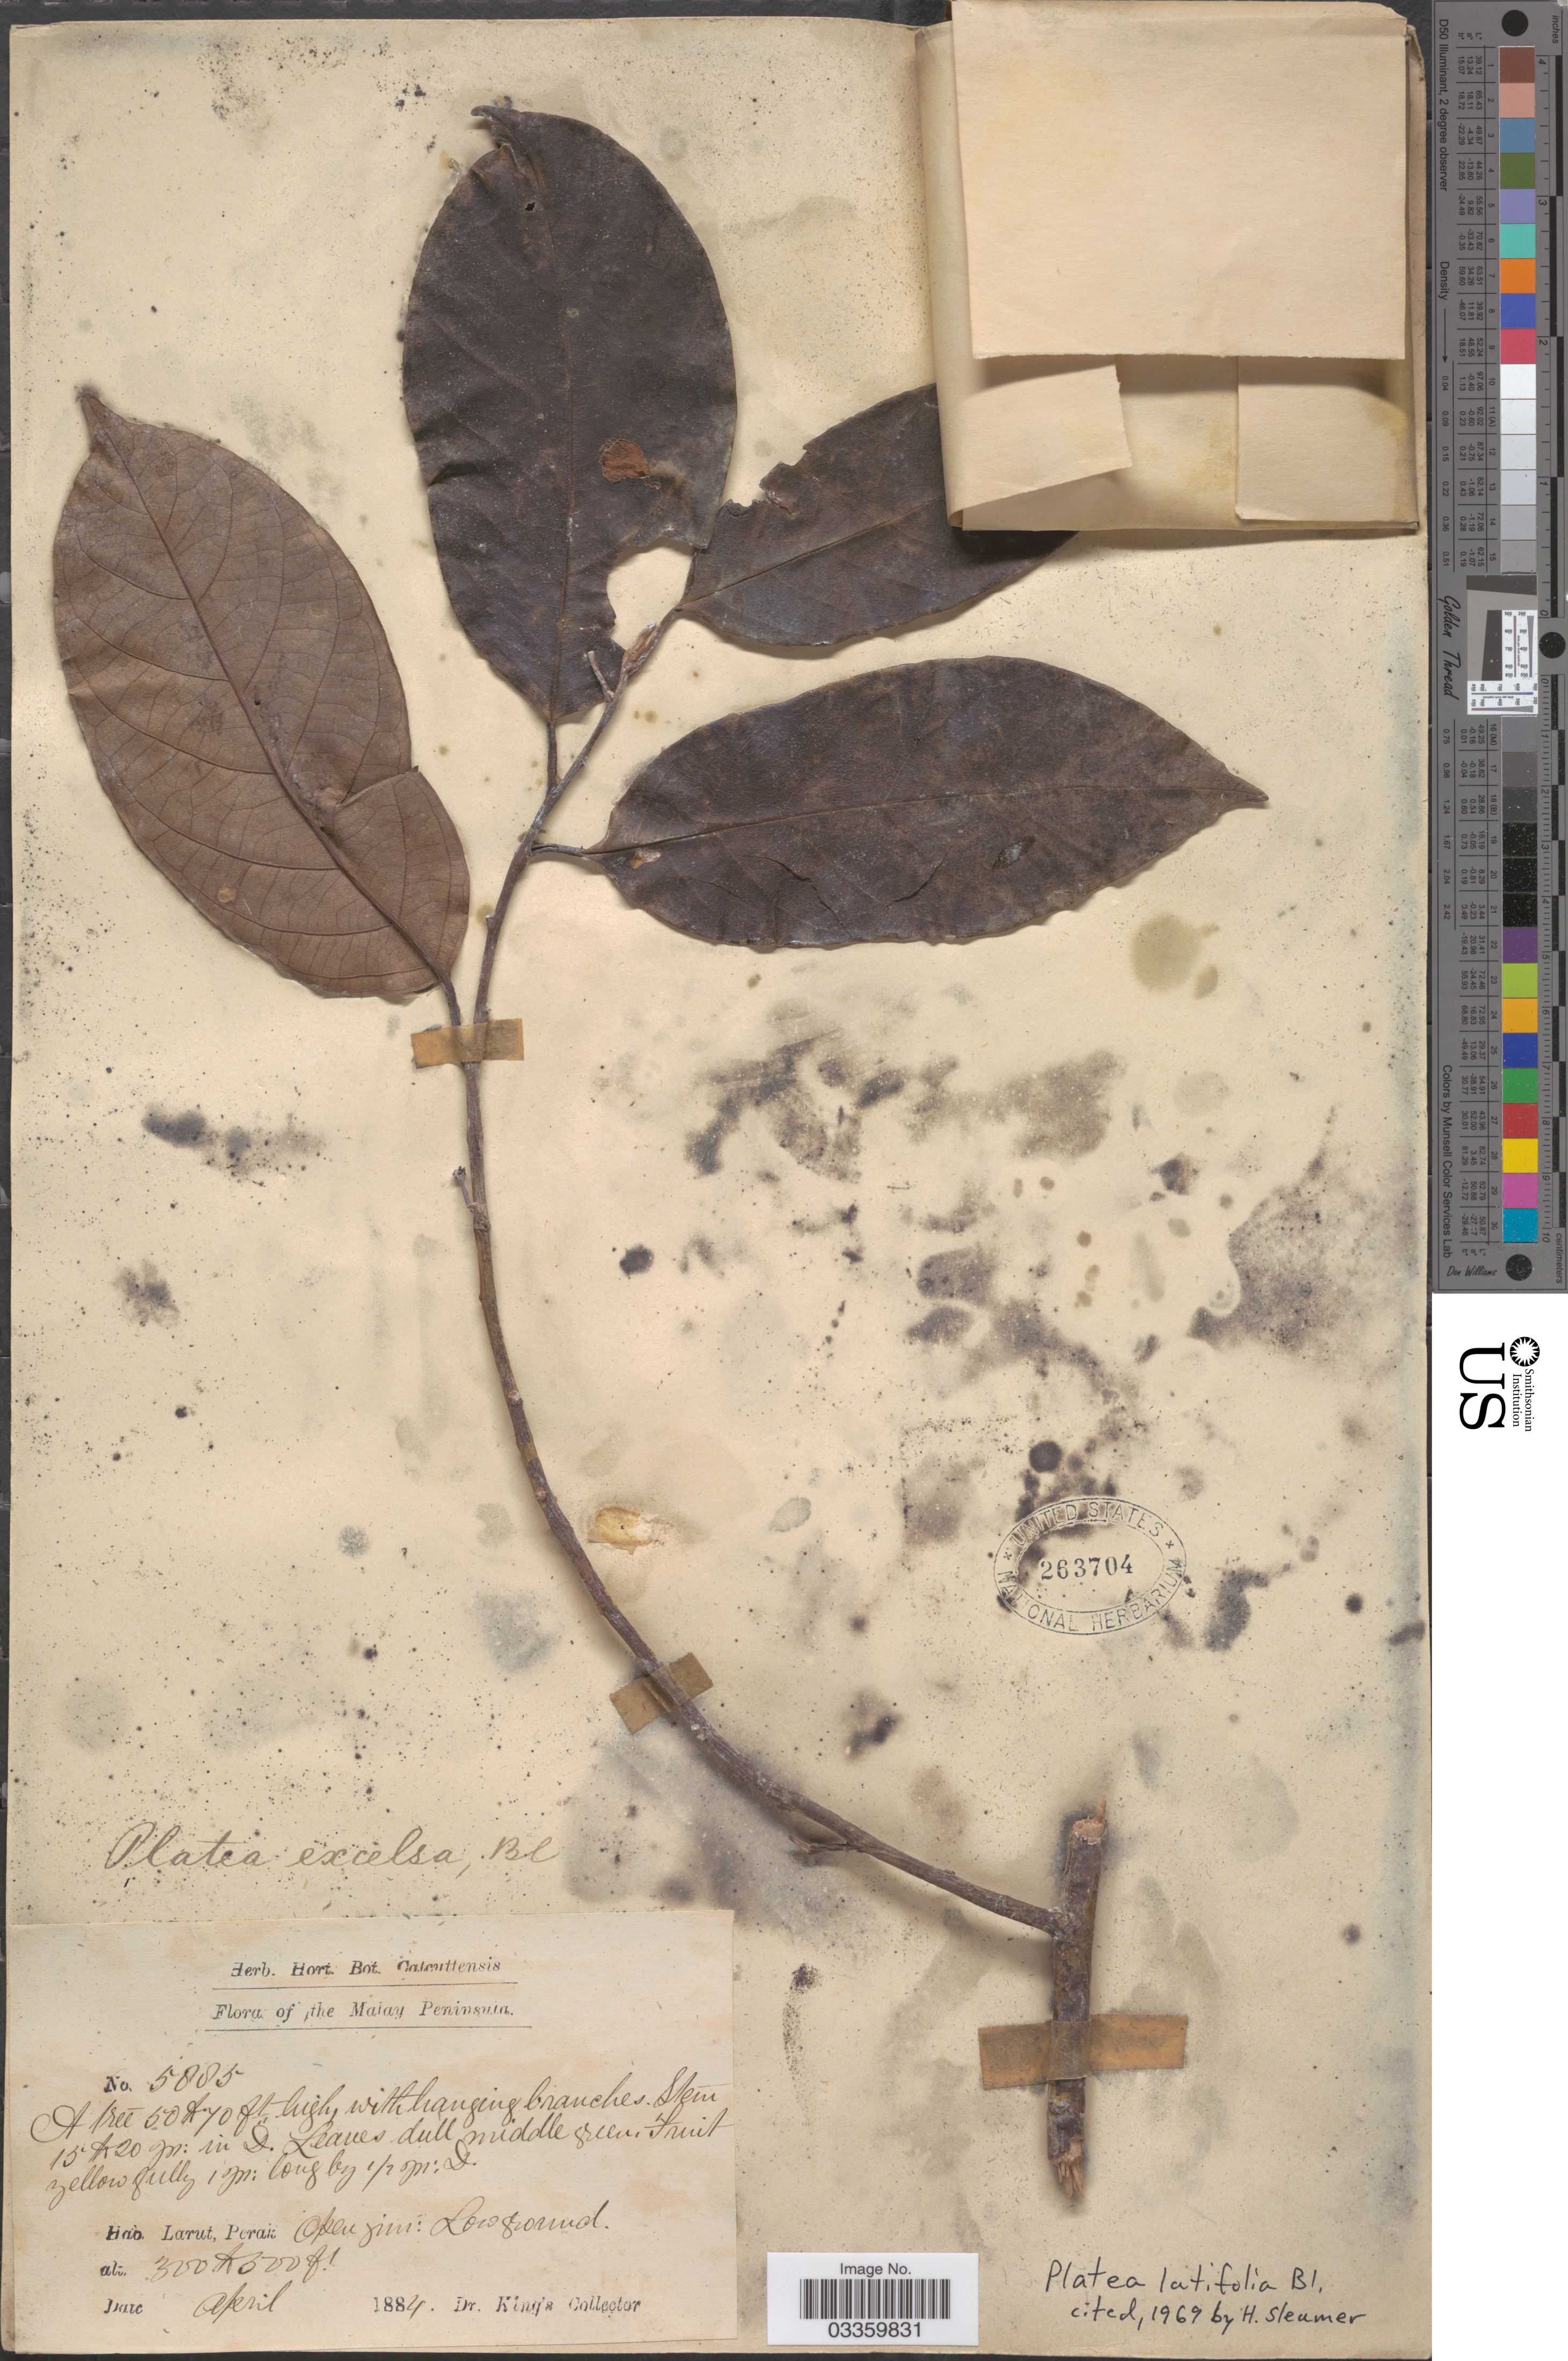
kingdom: Plantae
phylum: Tracheophyta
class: Magnoliopsida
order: Metteniusales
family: Metteniusaceae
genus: Platea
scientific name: Platea latifolia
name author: Blume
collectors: Dr. King's collector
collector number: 5885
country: Malaysia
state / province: Perak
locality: The Malay Peninsula. Larut.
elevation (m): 91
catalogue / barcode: US 263704